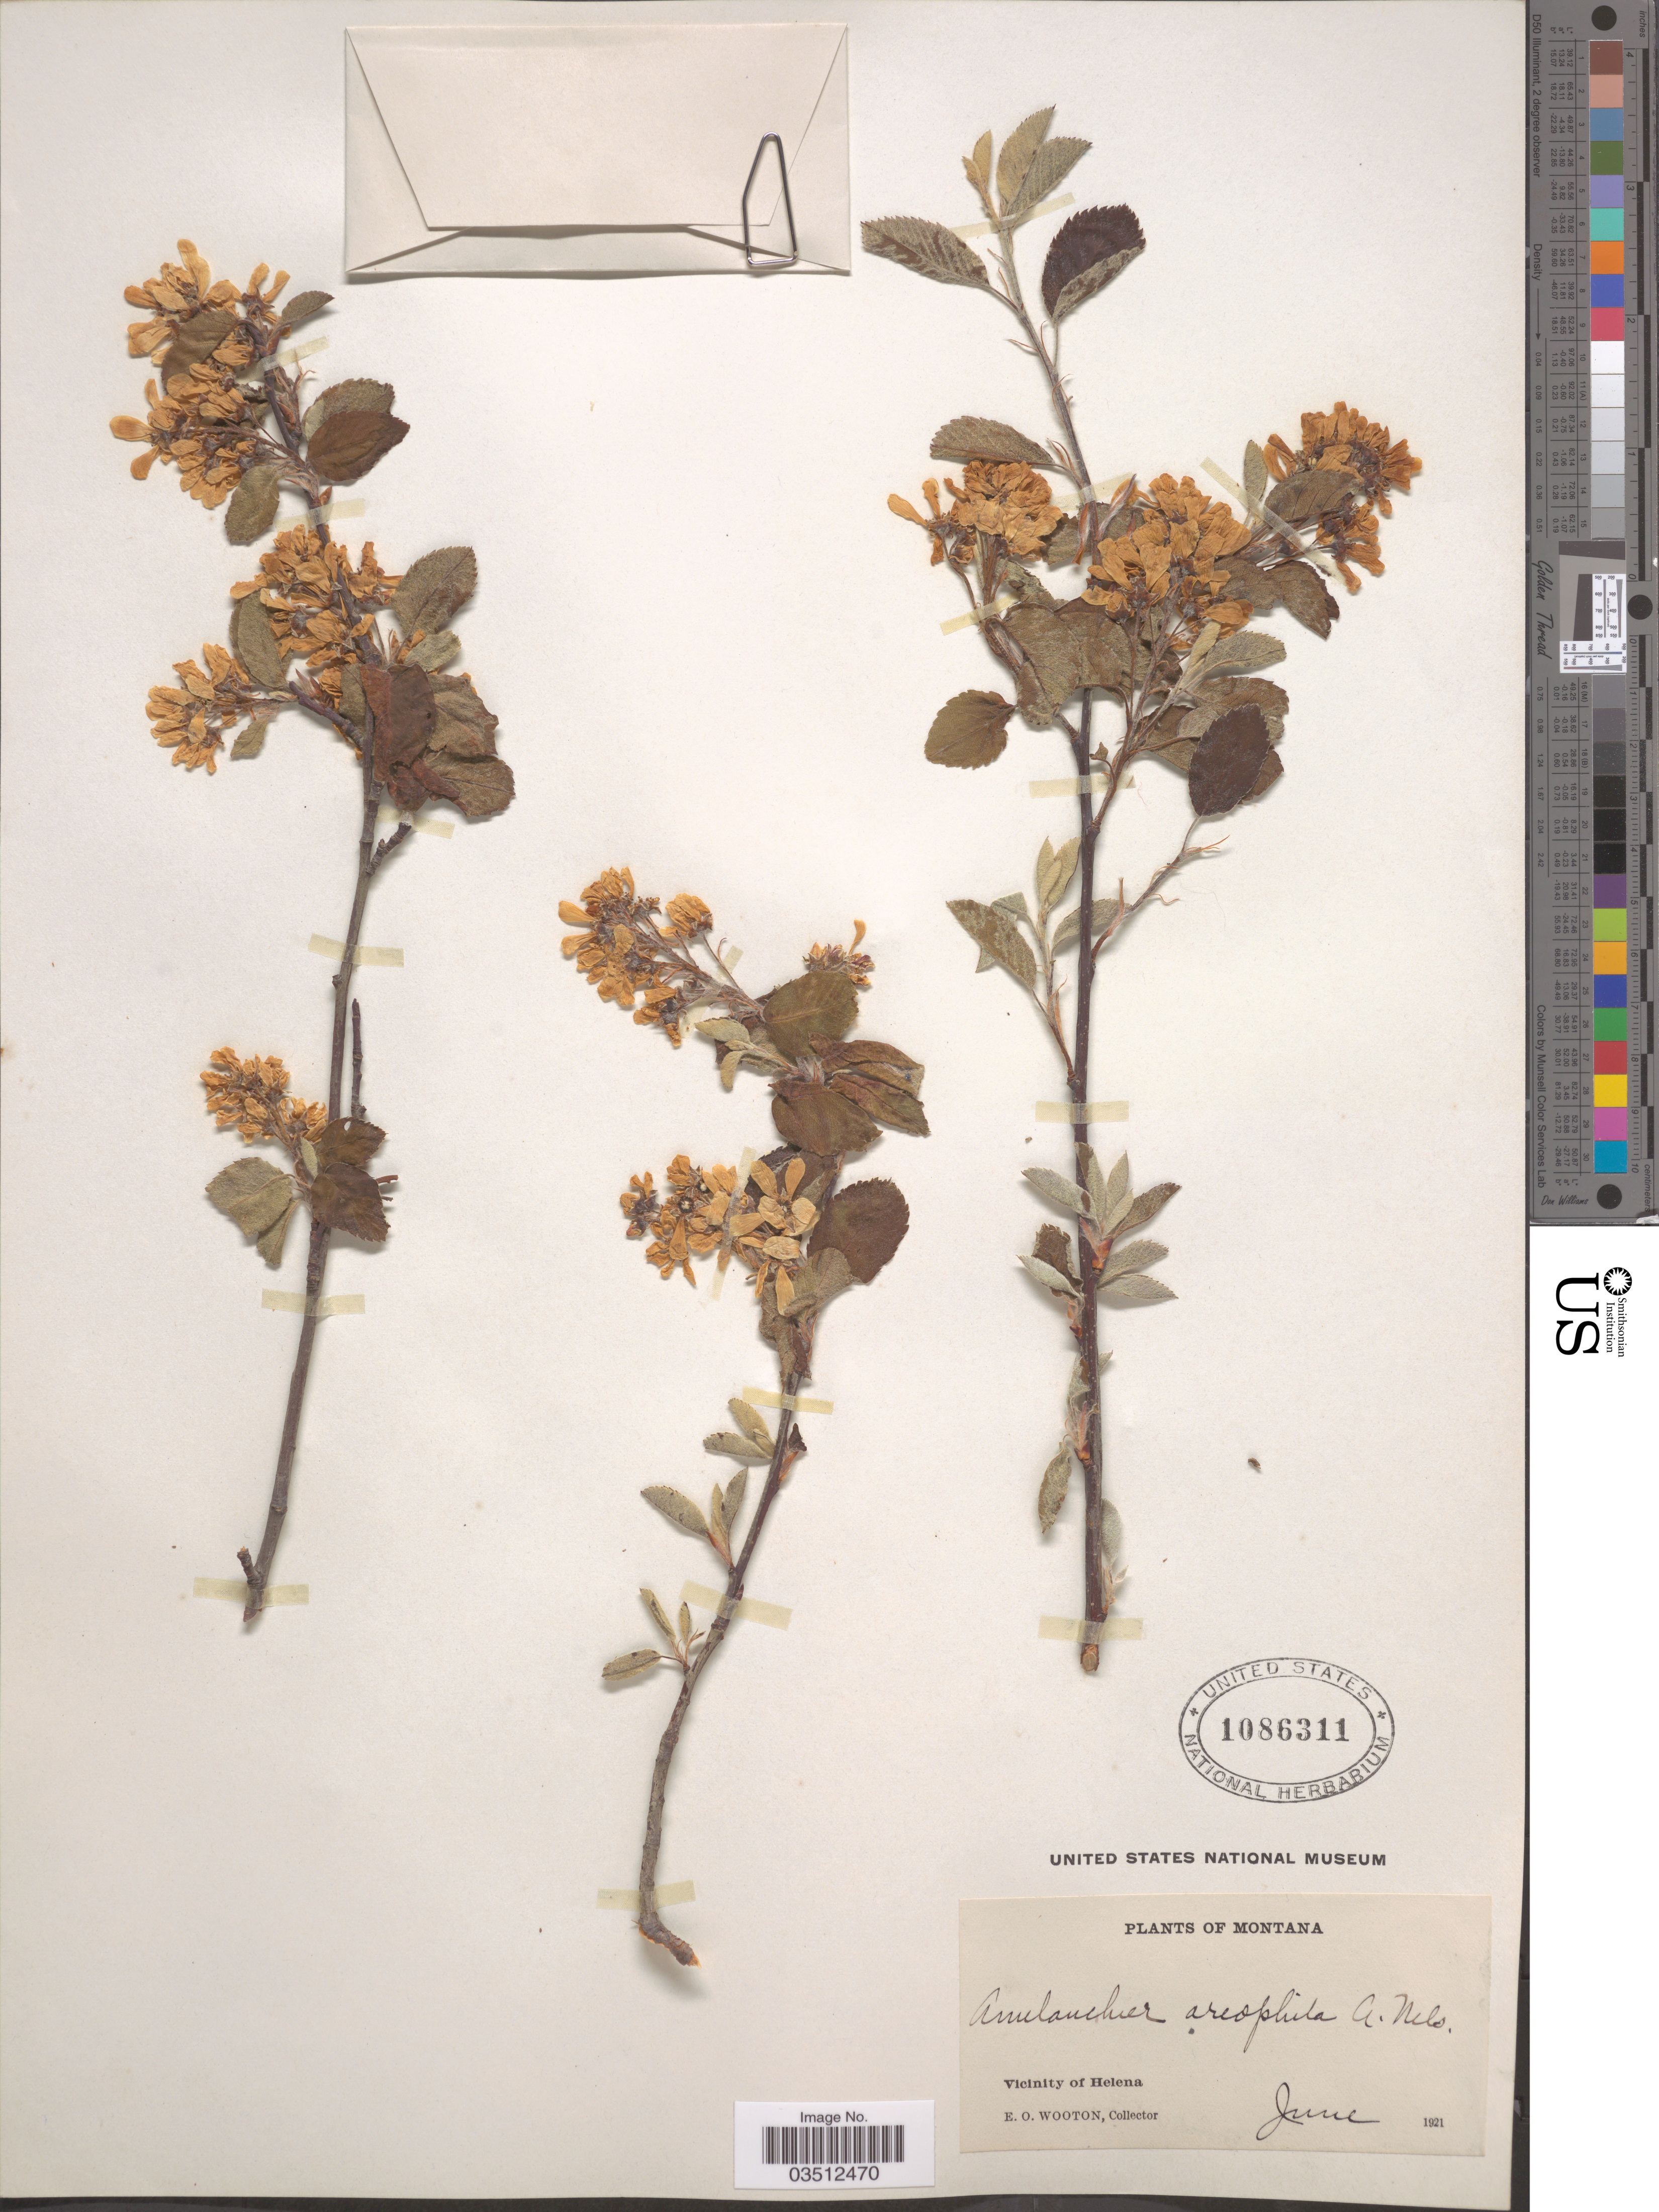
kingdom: Plantae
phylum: Tracheophyta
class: Magnoliopsida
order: Rosales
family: Rosaceae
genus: Amelanchier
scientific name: Amelanchier oreophila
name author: A. Nelson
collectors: E. O. Wooton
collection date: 1921-06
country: United States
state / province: Montana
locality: Vicinity of Helena.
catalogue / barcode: US 1086311